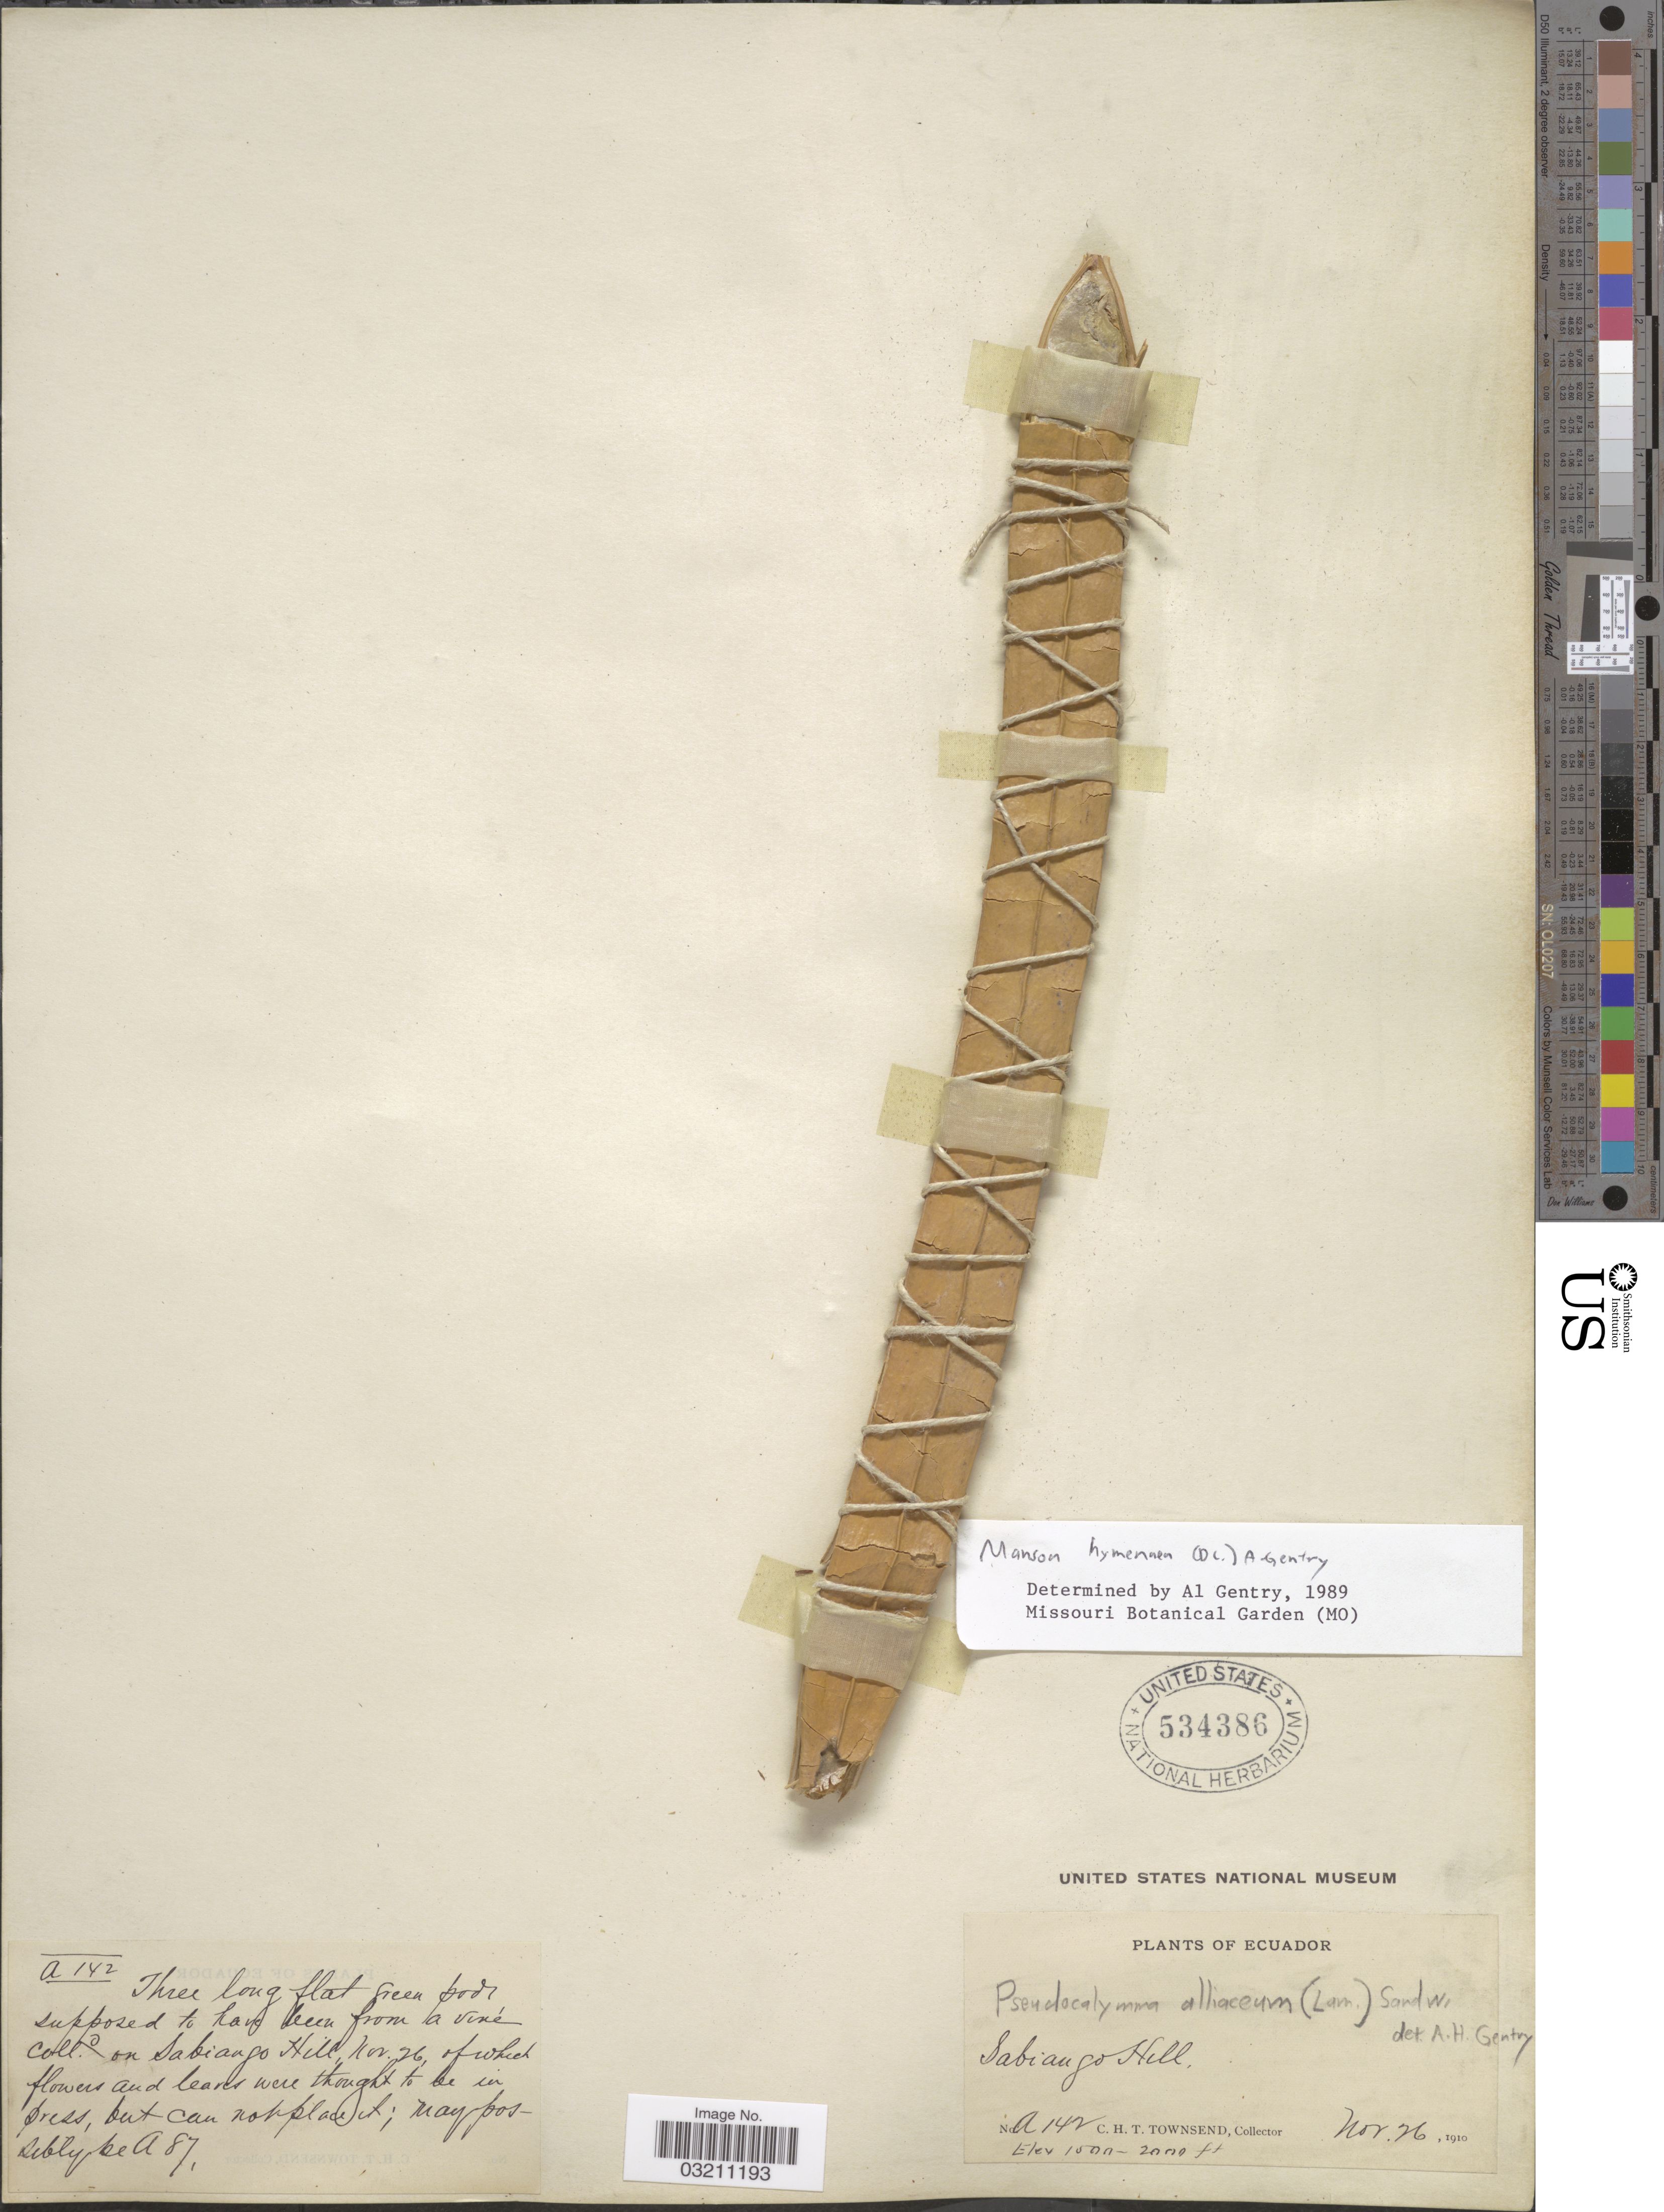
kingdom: Plantae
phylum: Tracheophyta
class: Magnoliopsida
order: Lamiales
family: Bignoniaceae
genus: Mansoa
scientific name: Mansoa hymenaea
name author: (DC.) A.H. Gentry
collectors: C. H. T. Townsend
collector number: A142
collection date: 1910-11-26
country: Ecuador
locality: Sabiango Hill.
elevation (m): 457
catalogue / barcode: US 534386